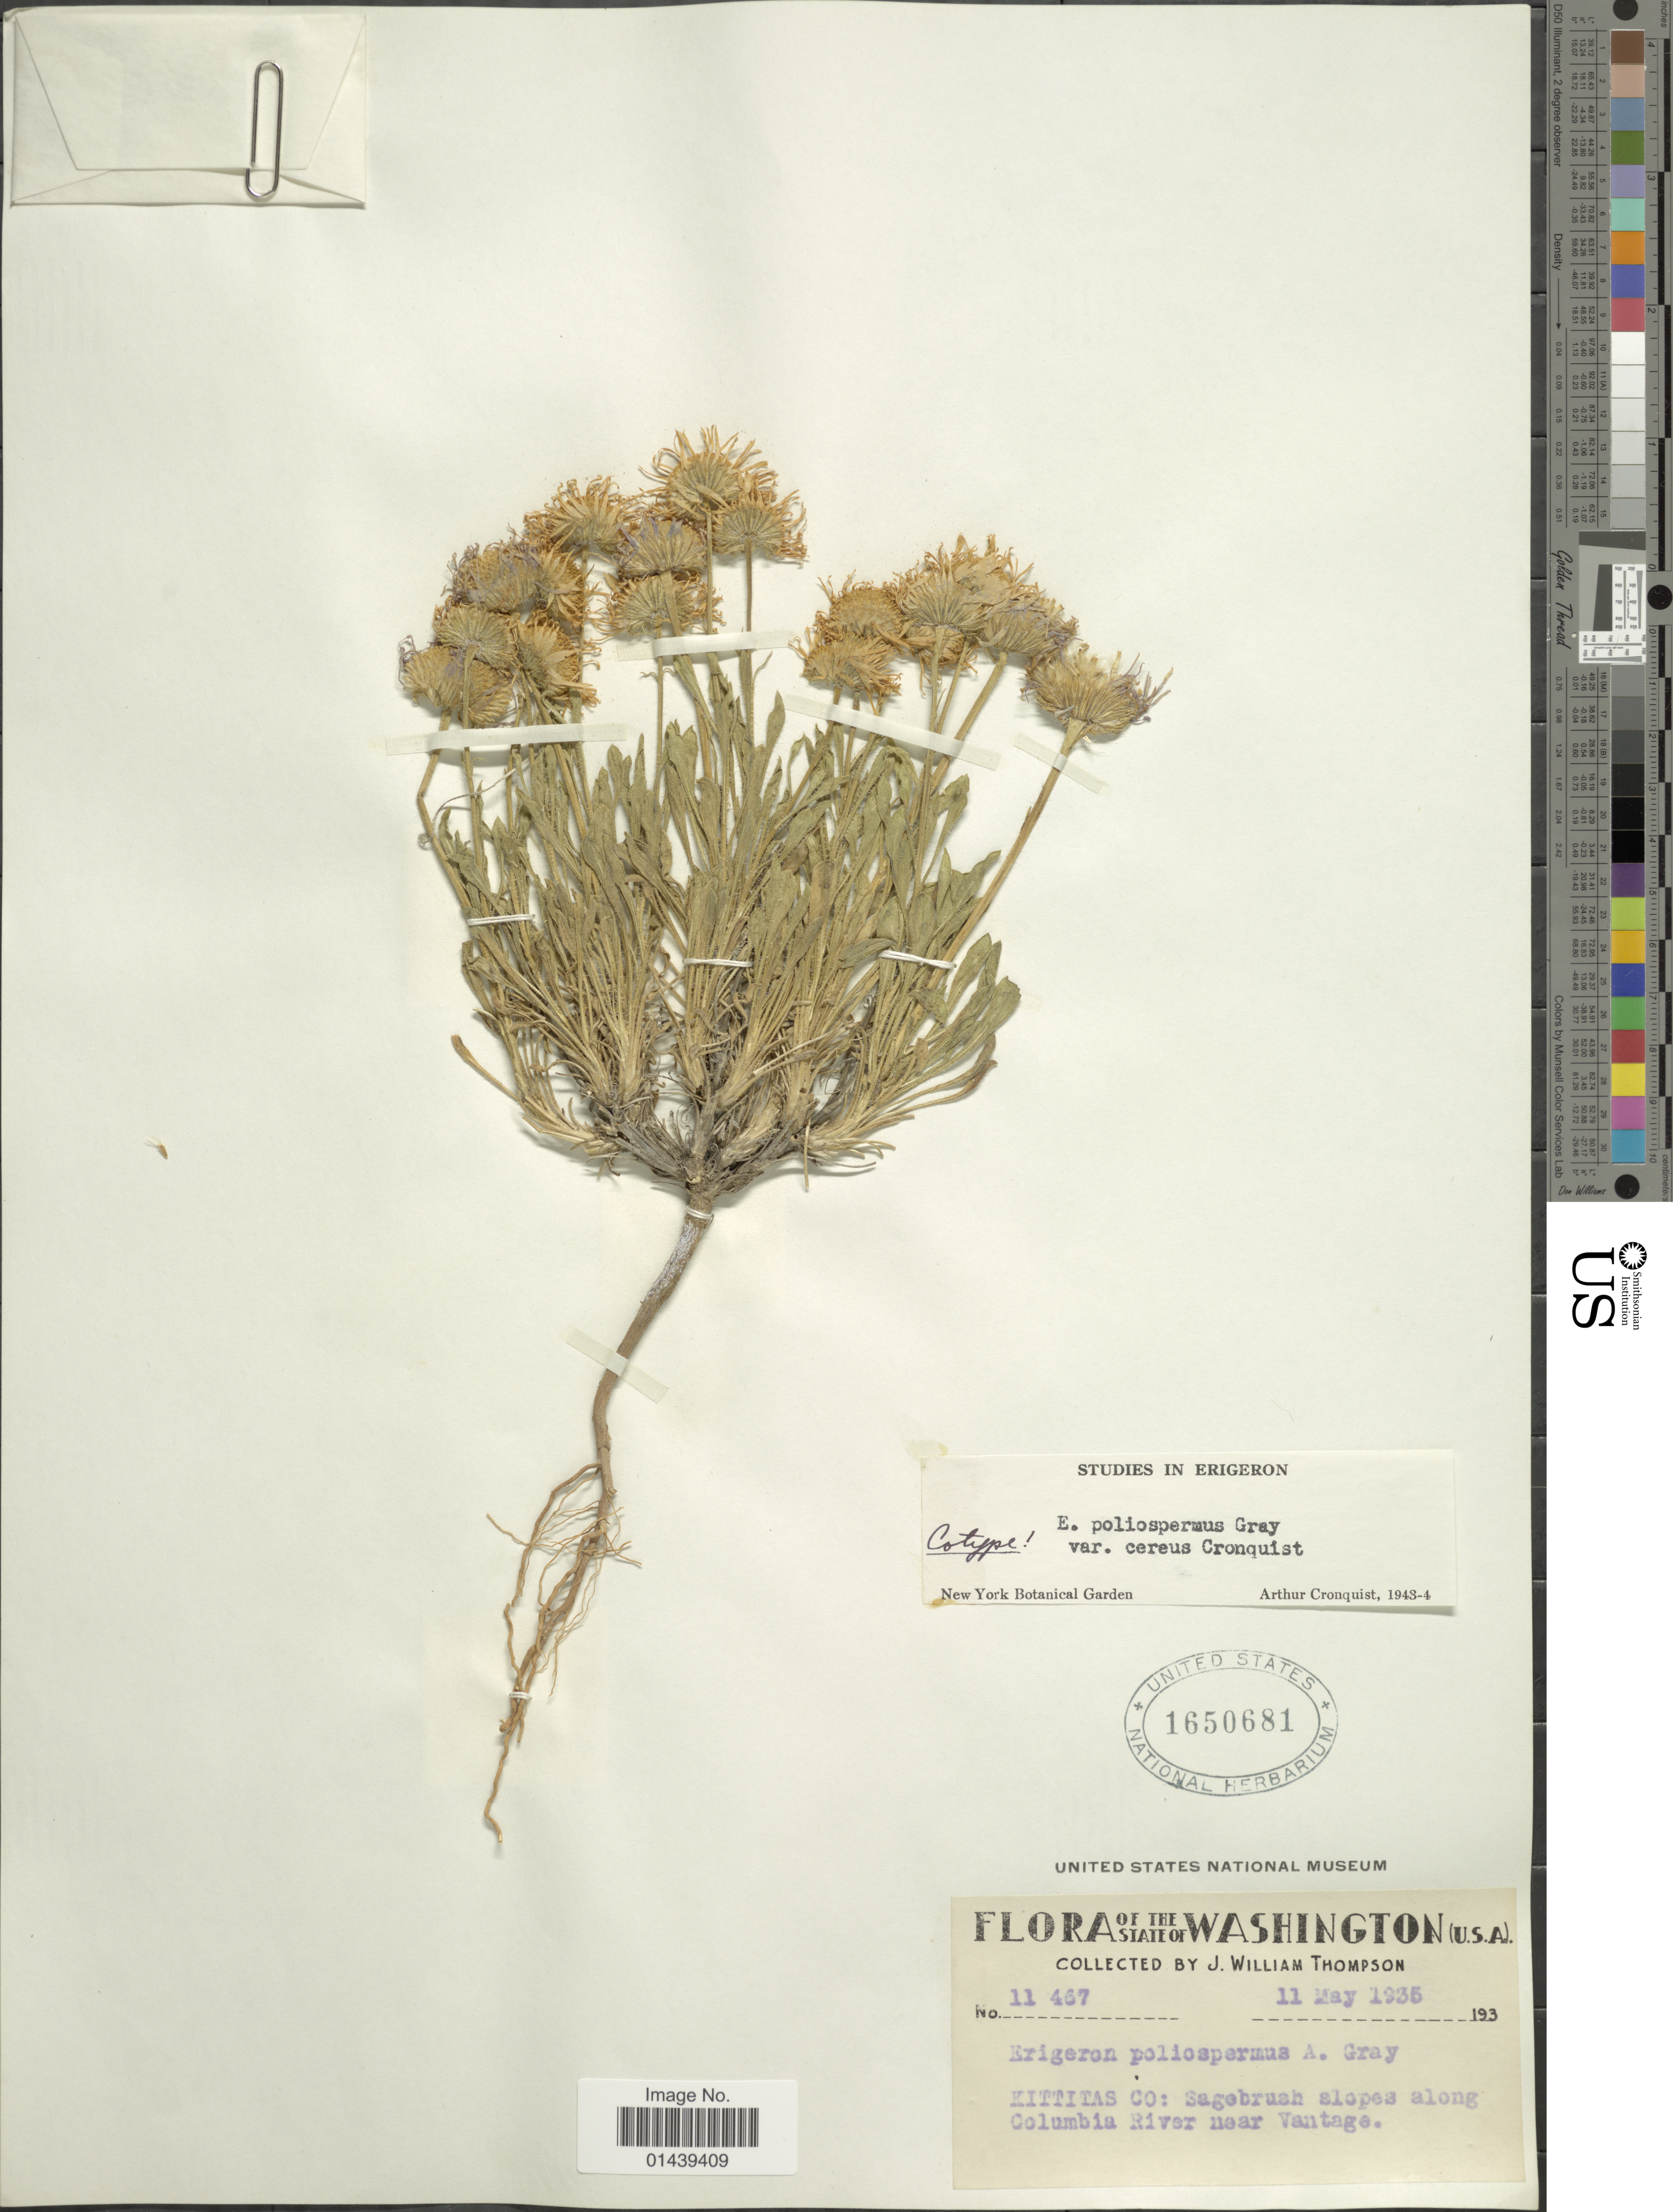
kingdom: Plantae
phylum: Tracheophyta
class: Magnoliopsida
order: Asterales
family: Asteraceae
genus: Erigeron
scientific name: Erigeron poliospermus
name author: A. Gray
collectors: J. W. Thompson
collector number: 11467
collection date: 1935-05-11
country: United States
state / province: Washington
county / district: Kittitas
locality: Kittitas Co: along Columbia River near Vantage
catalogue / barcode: US 1650681